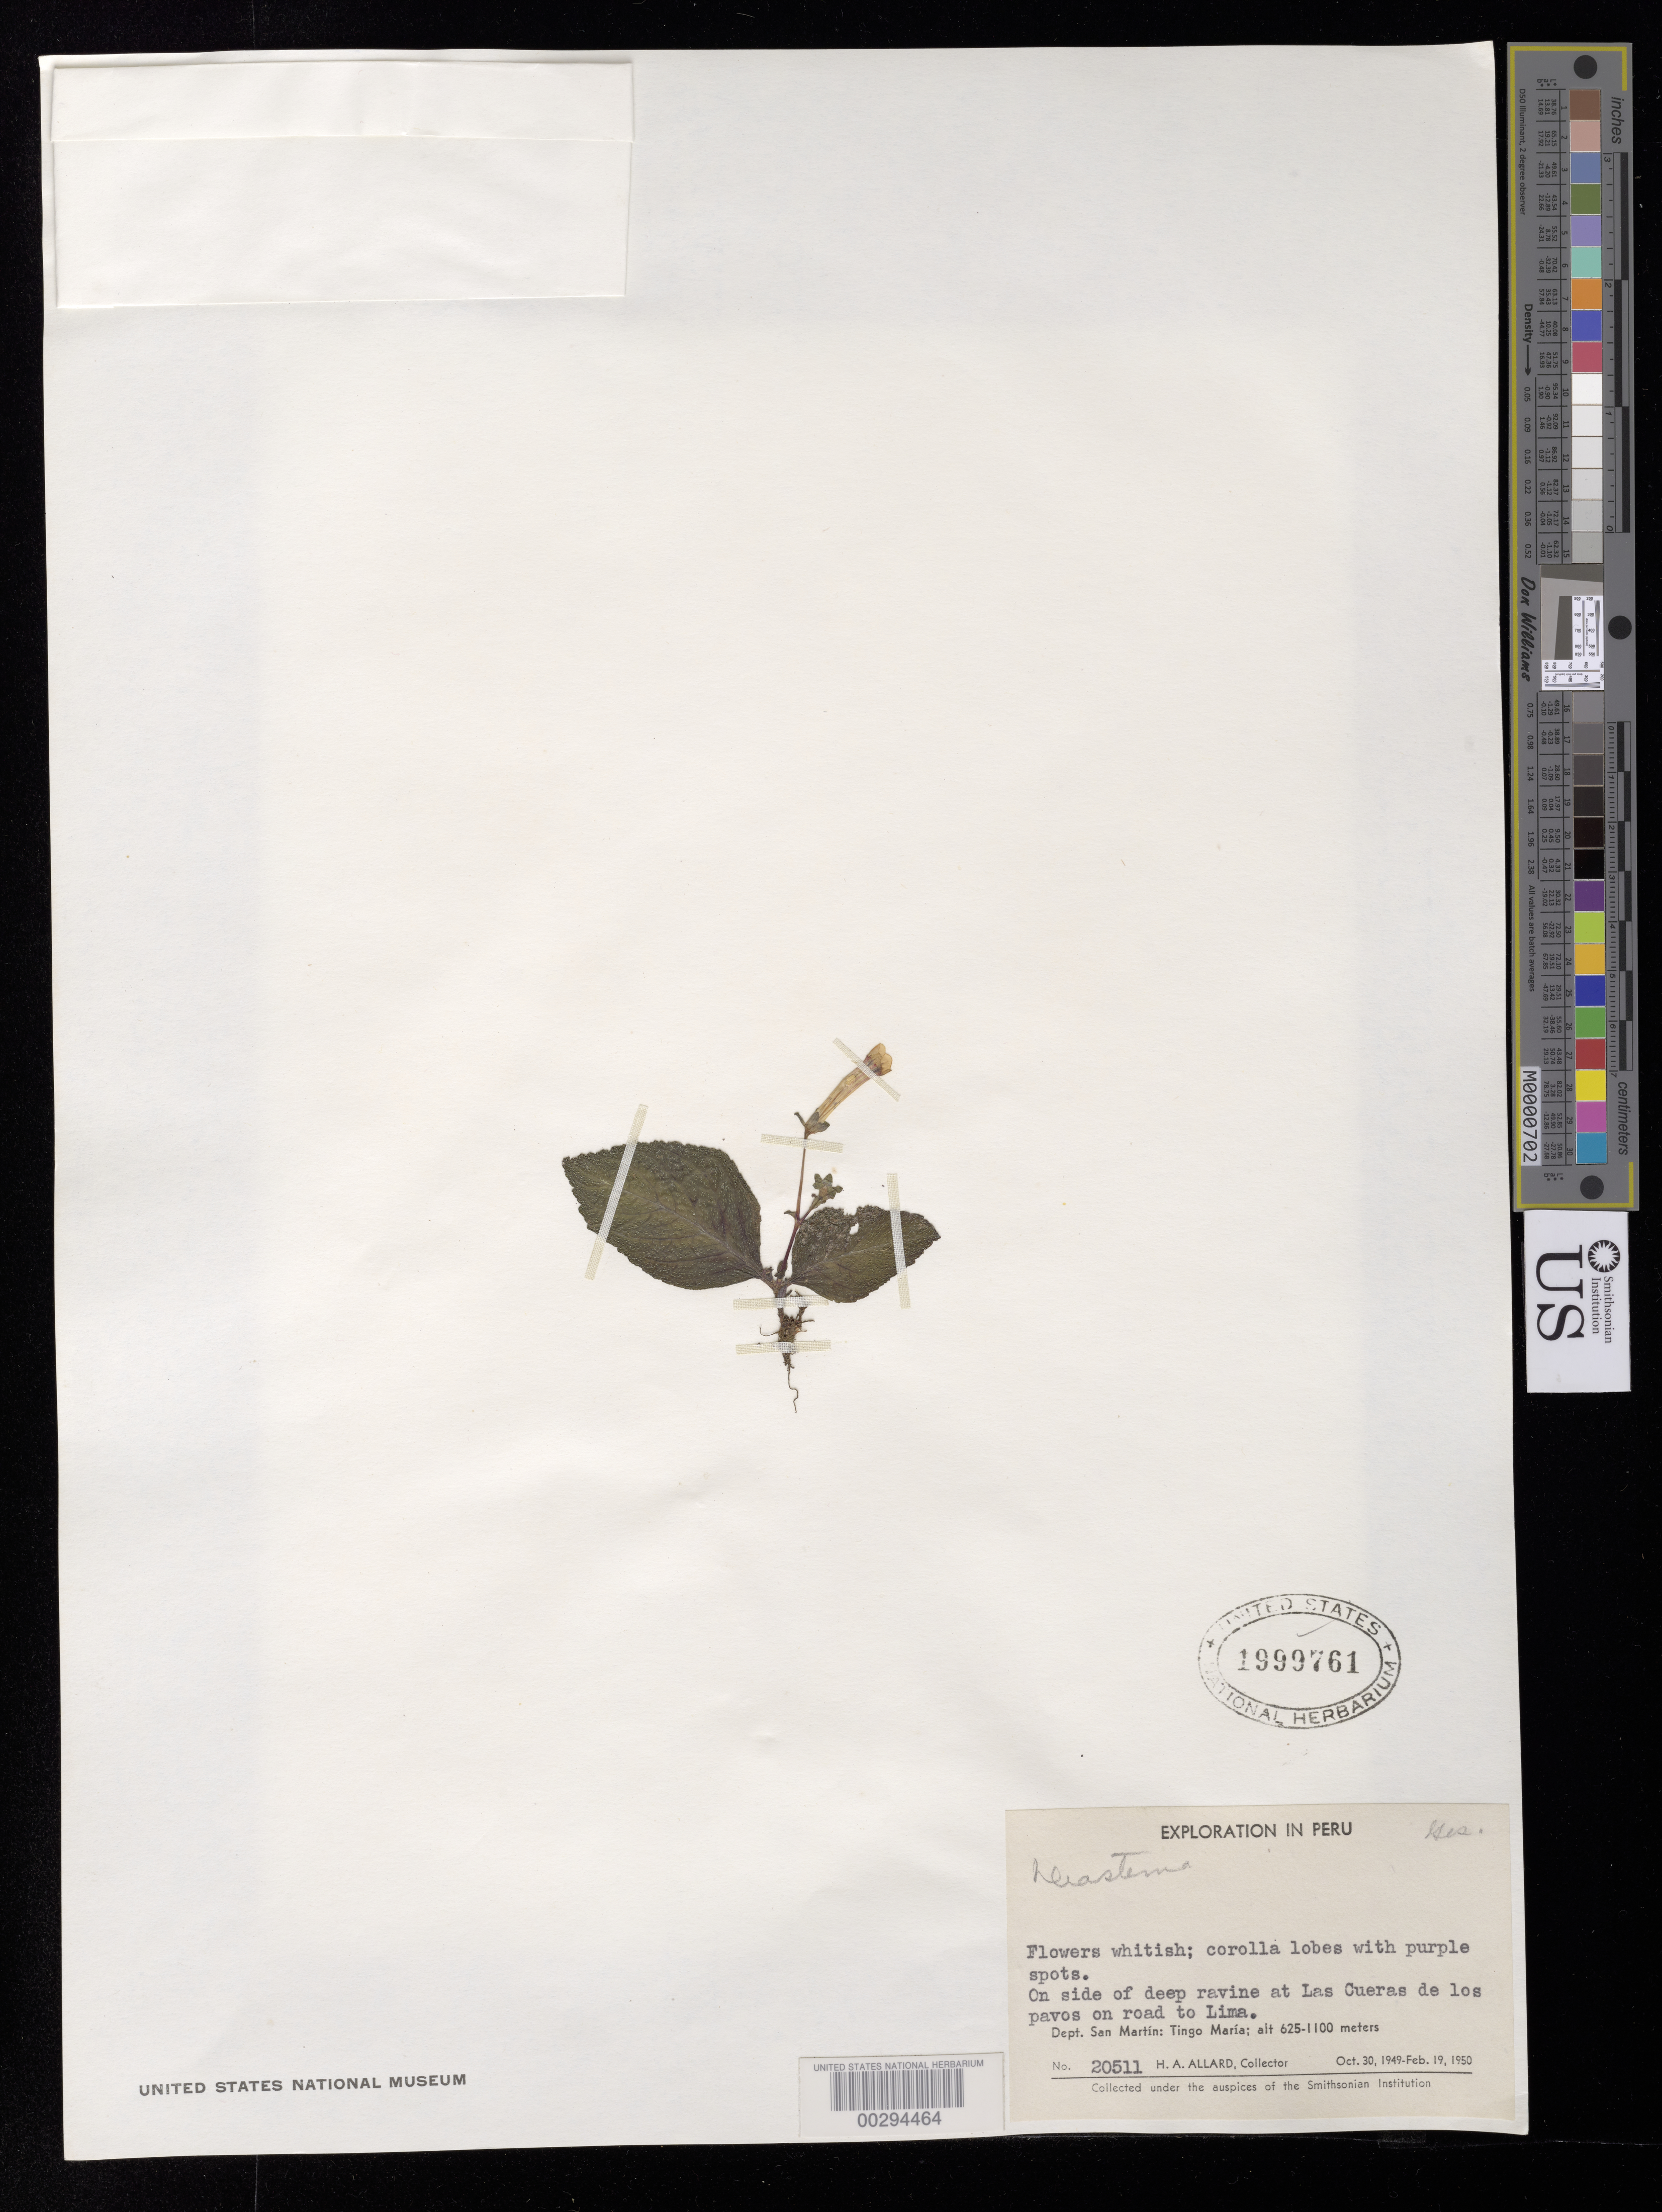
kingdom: Plantae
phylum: Tracheophyta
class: Magnoliopsida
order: Lamiales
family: Gesneriaceae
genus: Diastema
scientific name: Diastema sp.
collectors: H. A. Allard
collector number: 20511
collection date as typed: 1949-50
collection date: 1949/1950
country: Peru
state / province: San Martín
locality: Las Cueras de los Pavos on road to Lima, Tingo Maria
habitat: On side of deep ravine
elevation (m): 625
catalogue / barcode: US 1999761